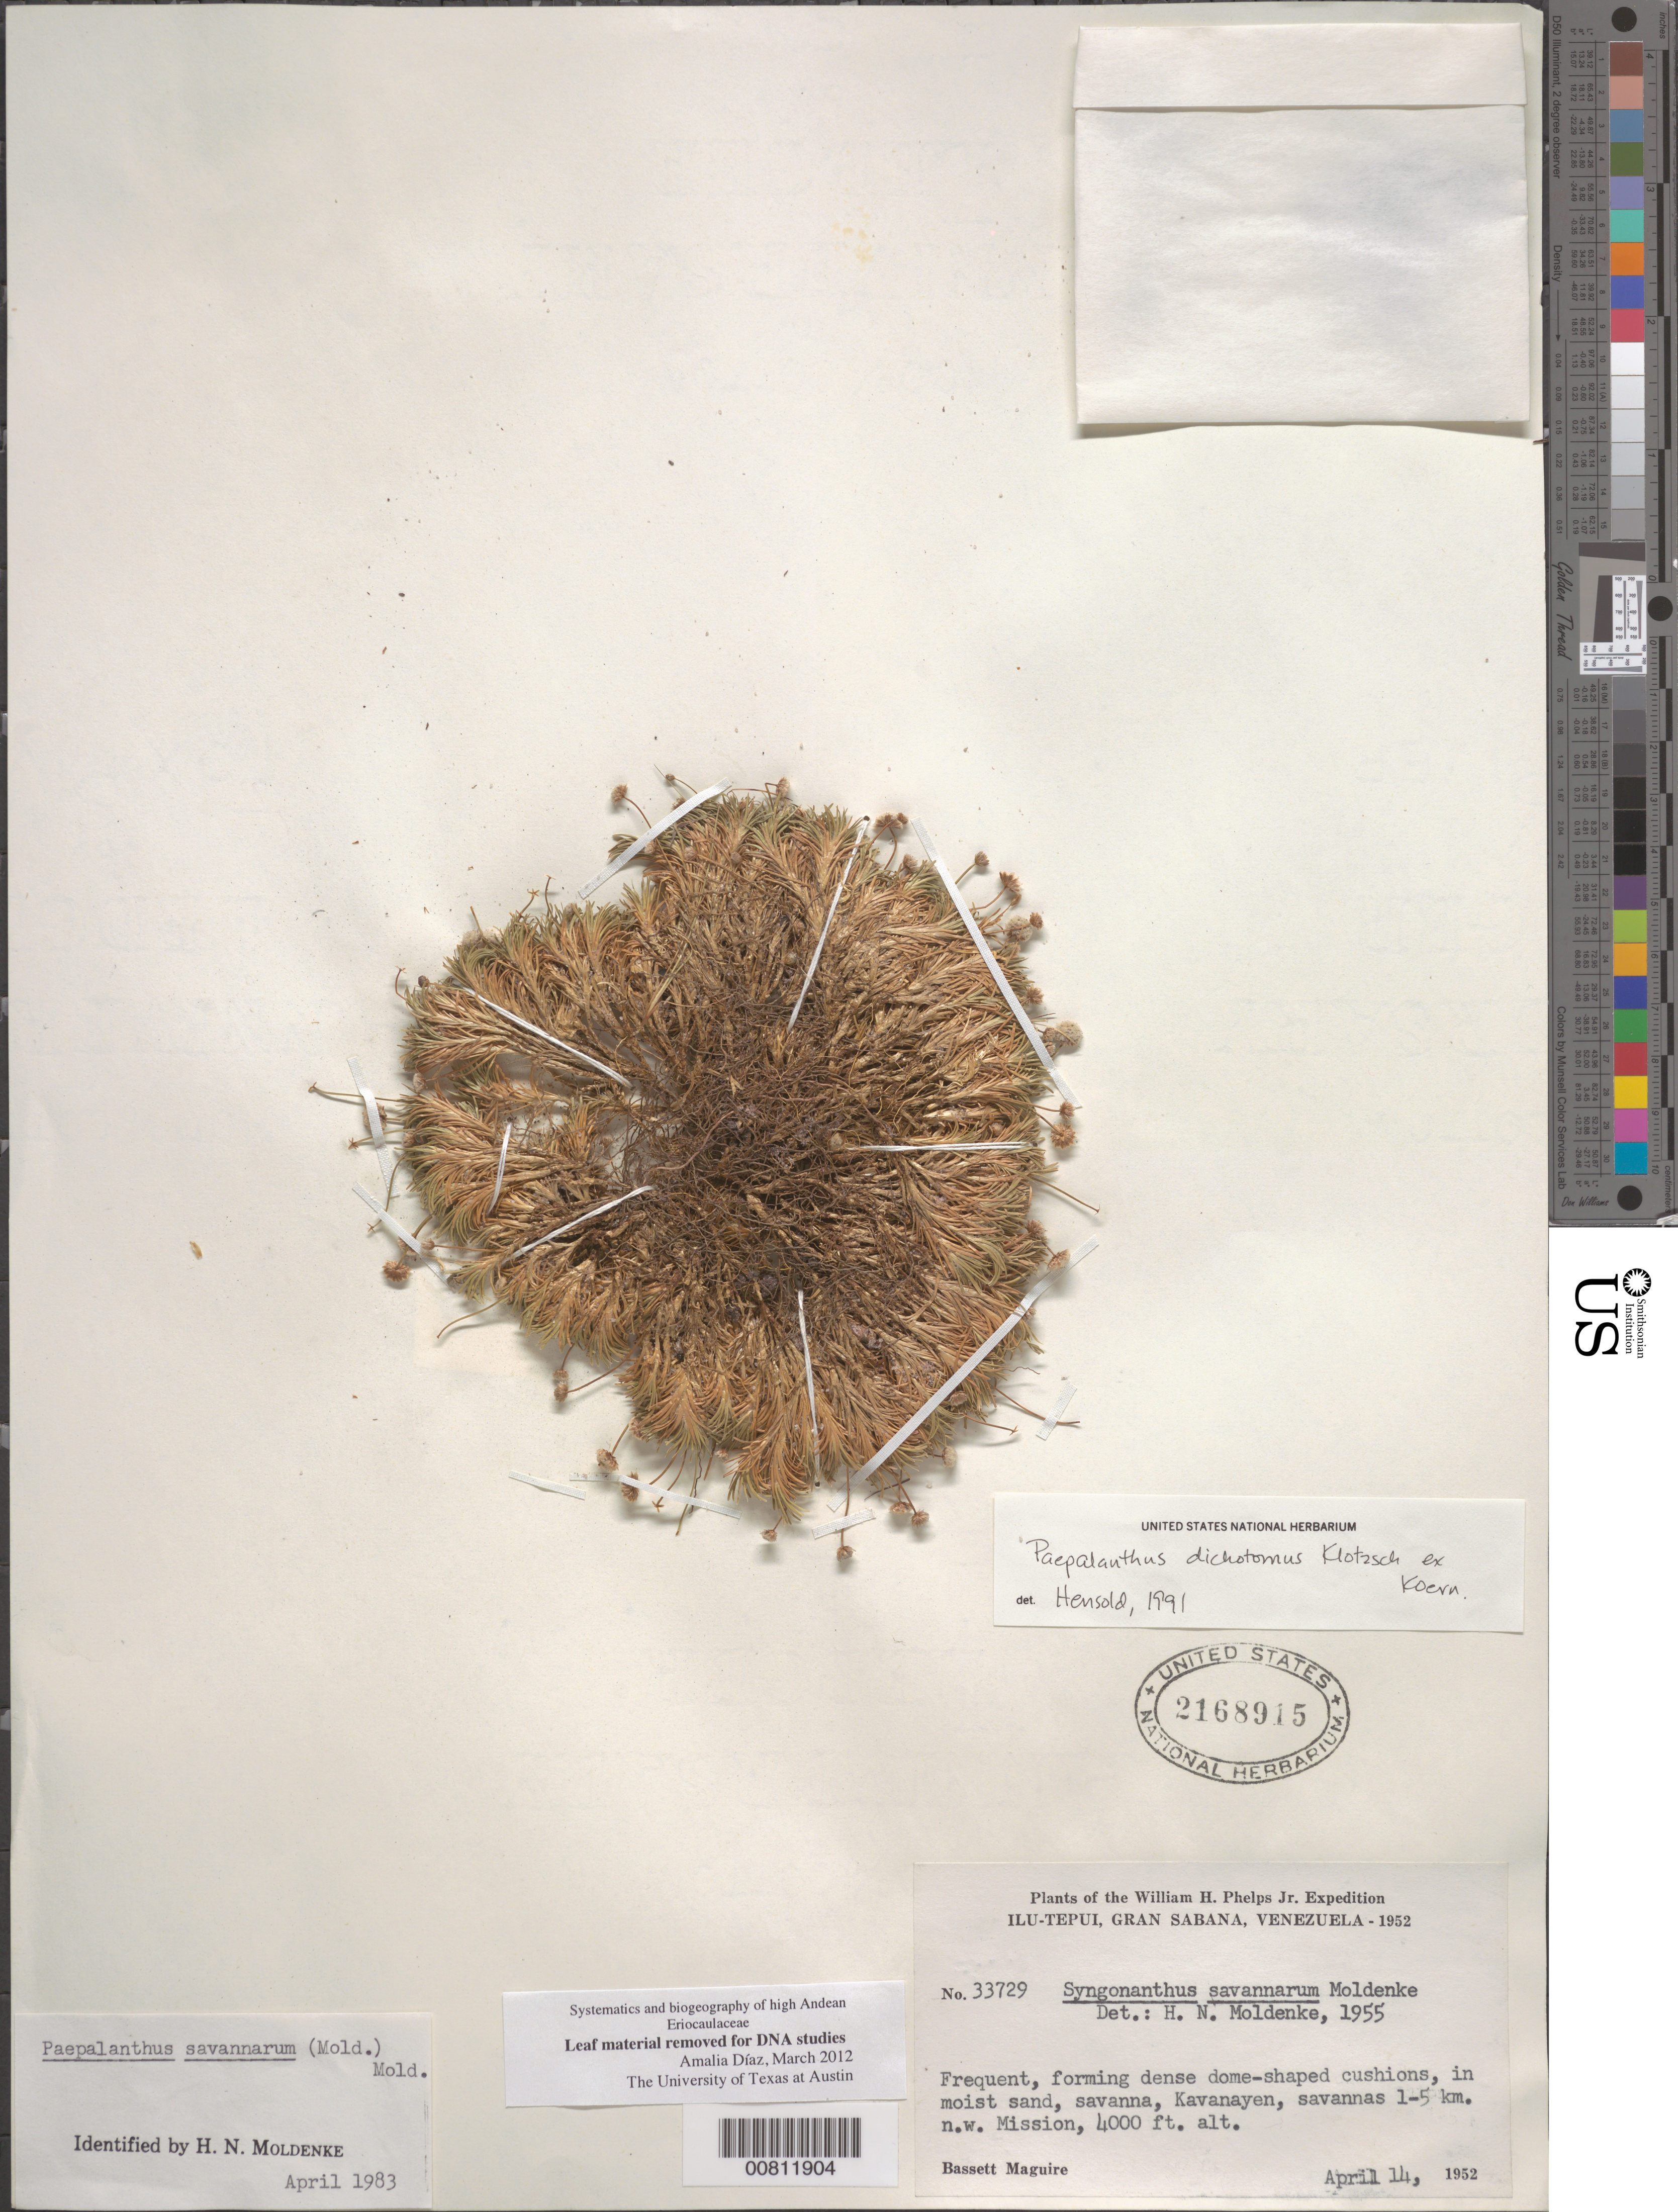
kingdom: Plantae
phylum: Tracheophyta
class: Liliopsida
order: Poales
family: Eriocaulaceae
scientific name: Giuliettia dichotoma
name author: (Klotzsch ex Körn.) Andrino & Sano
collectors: B. Maguire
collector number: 33729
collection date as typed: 14-Apr-52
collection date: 1952-04-14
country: Venezuela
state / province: Bolívar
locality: Gran Sabana, Ilu-tepuí, 1-5 km NW of Kavanayén Mission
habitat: Moist sand, savanna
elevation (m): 1300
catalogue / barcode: US 2168915